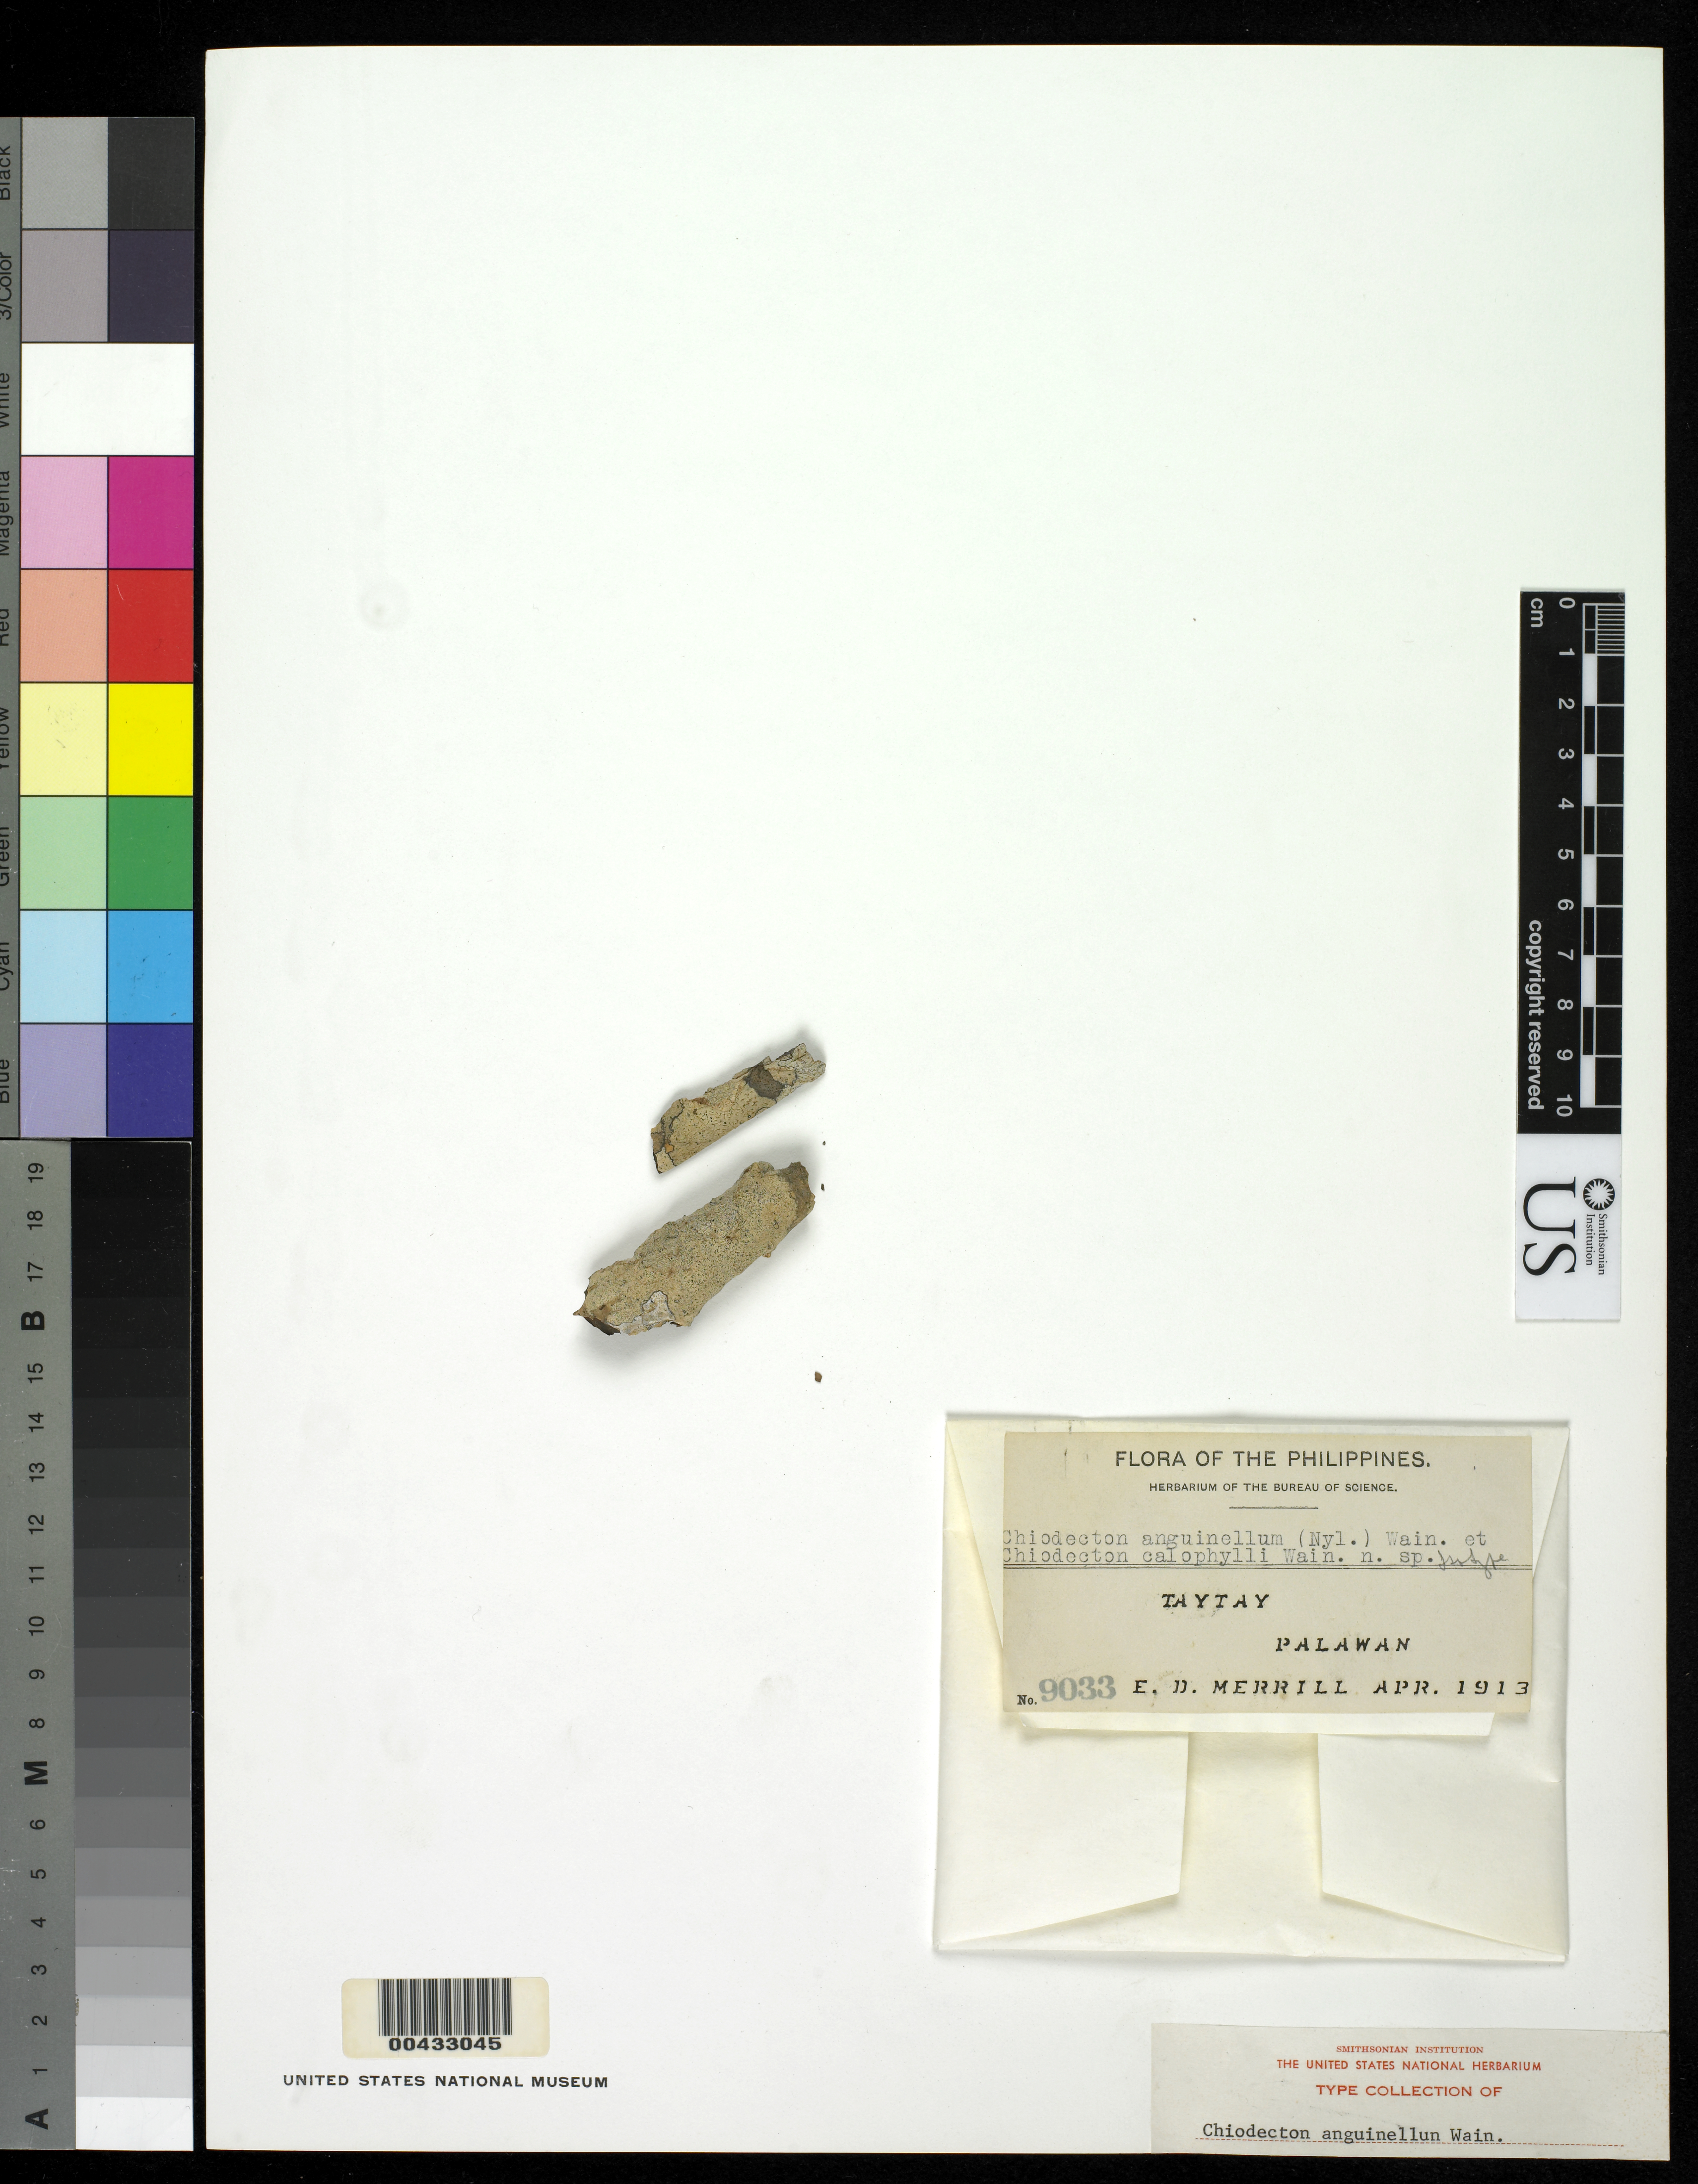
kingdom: Fungi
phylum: Ascomycota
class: Arthoniomycetes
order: Arthoniales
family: Roccellaceae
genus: Chiodecton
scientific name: Chiodecton calophylli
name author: Vain.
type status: Isotype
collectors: E. D. Merrill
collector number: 9033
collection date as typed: Apr 1913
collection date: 1913-04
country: Philippines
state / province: Mimaropa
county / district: Palawan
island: Palawan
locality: Taytay.